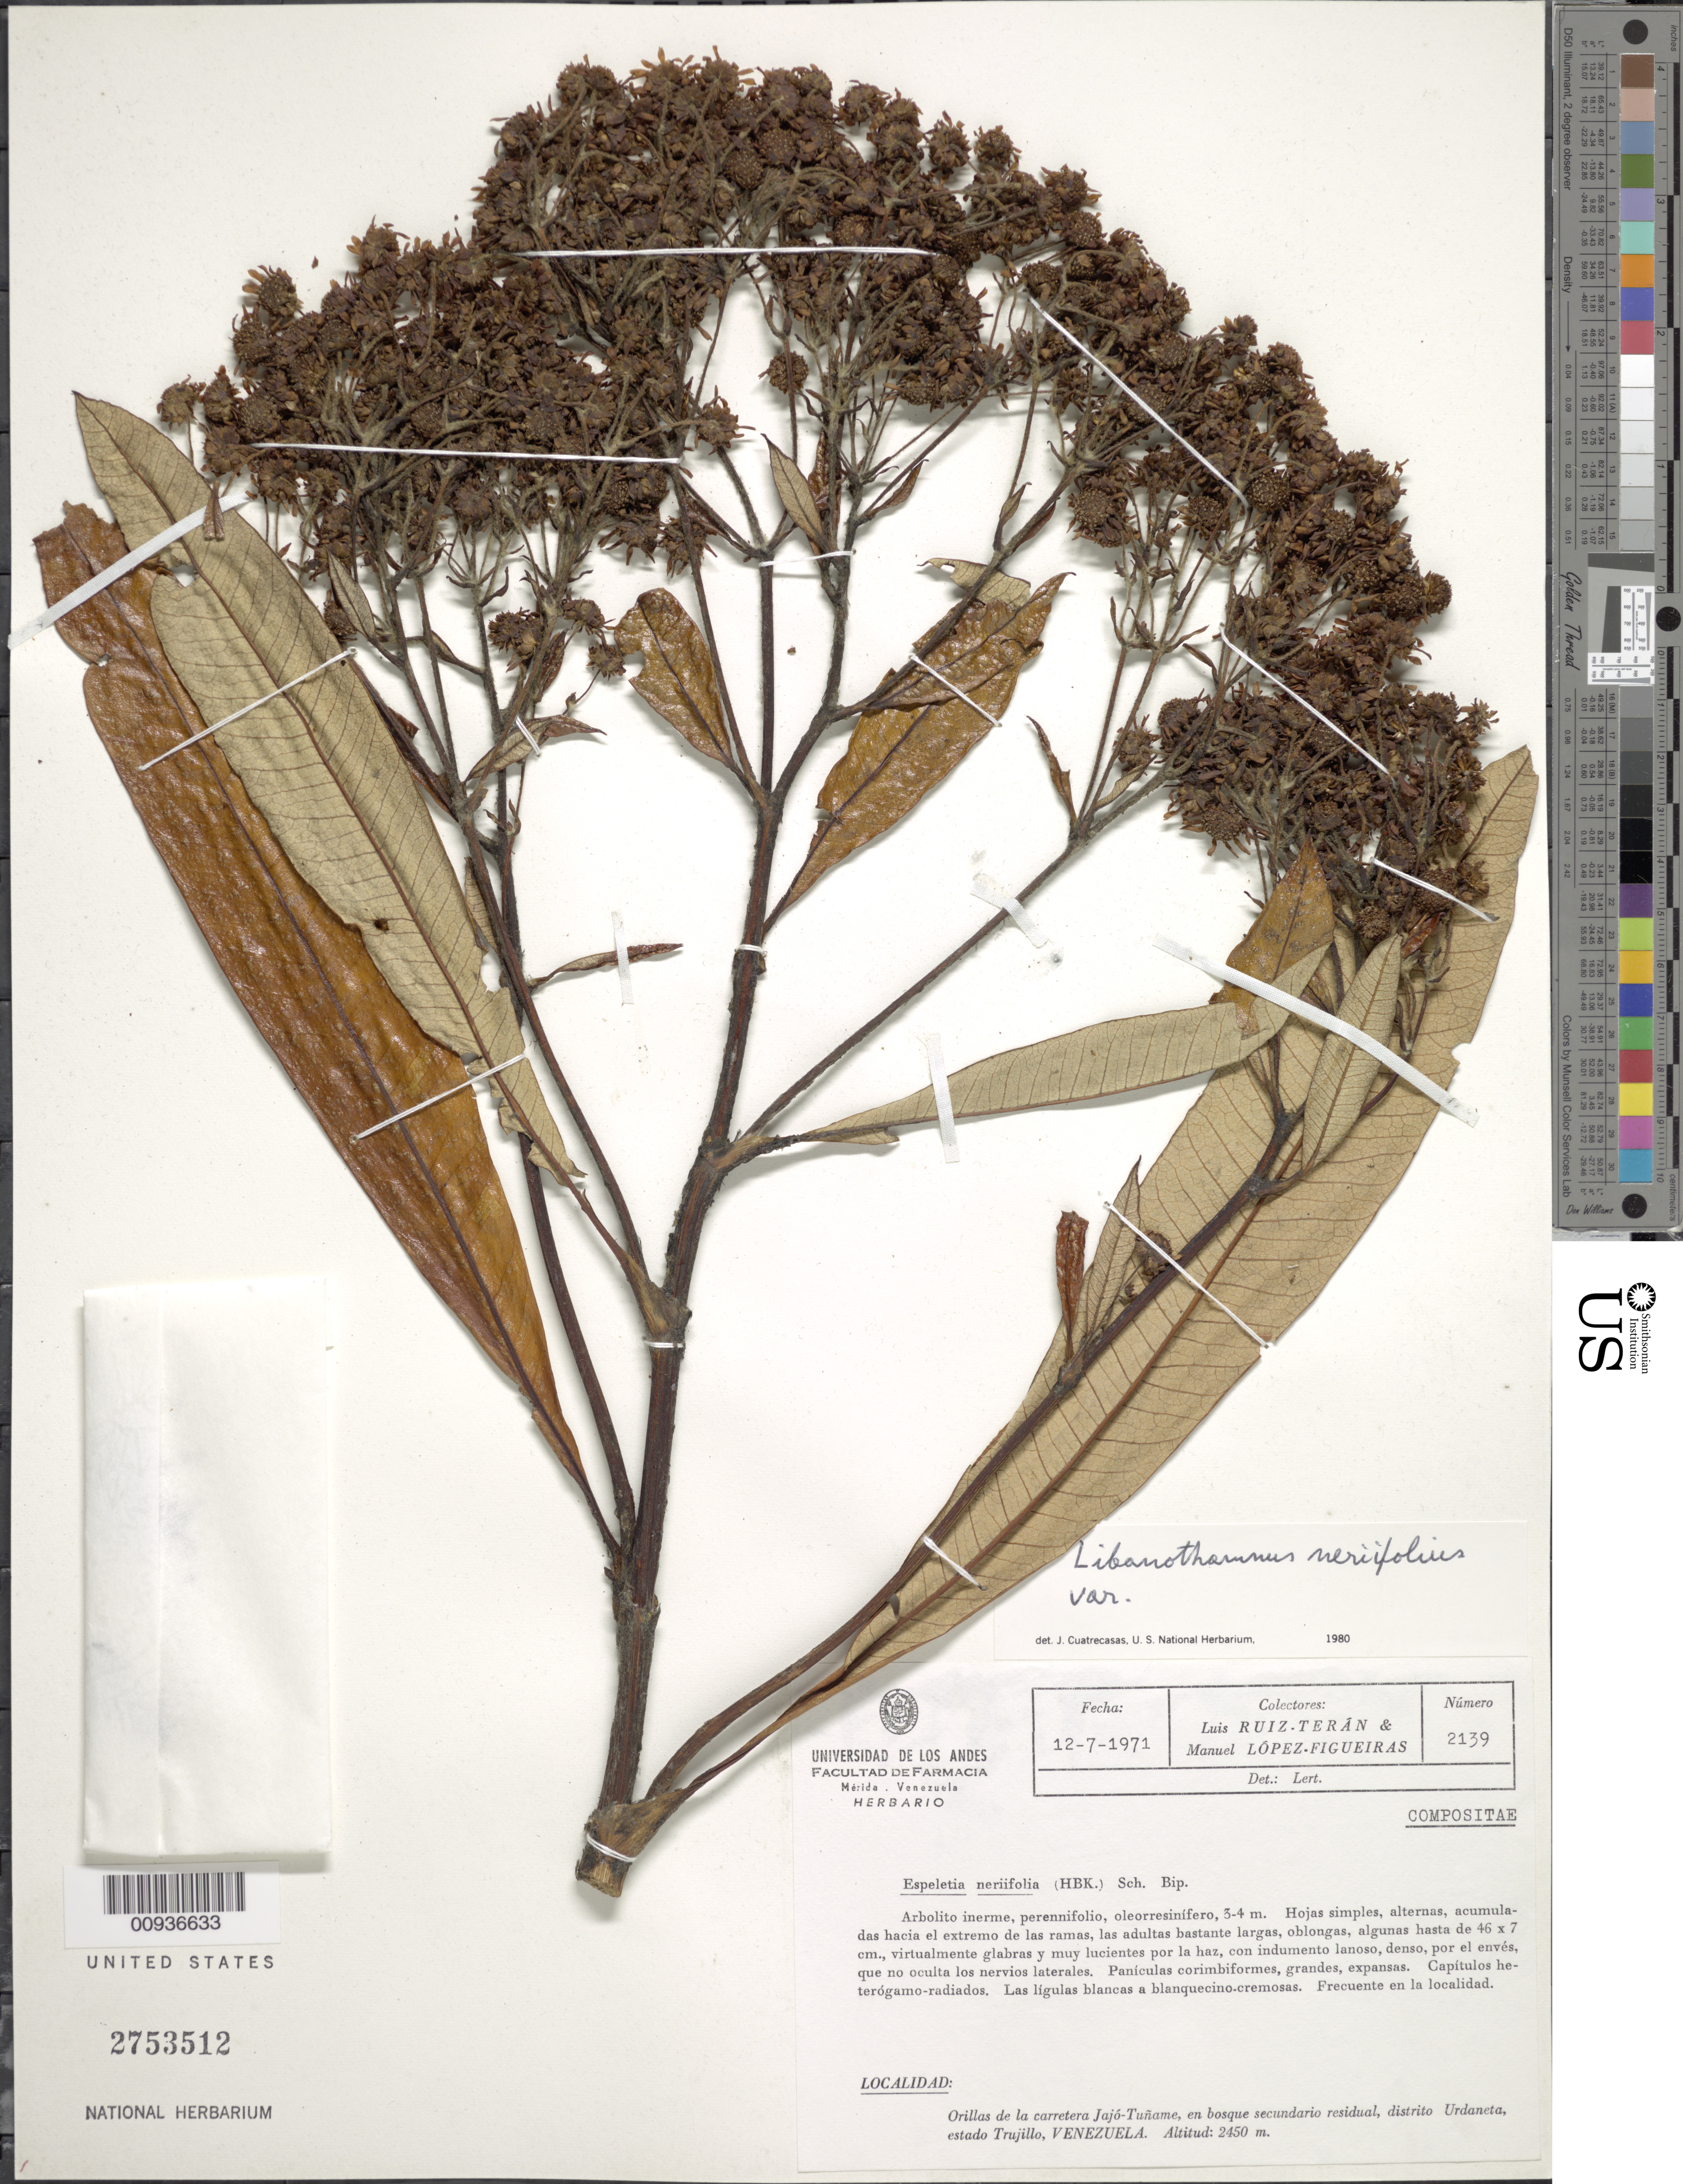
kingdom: Plantae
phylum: Tracheophyta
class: Magnoliopsida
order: Asterales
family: Asteraceae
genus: Libanothamnus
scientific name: Libanothamnus neriifolius var. boconensis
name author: Cuatrec.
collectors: L. E. Ruíz-Terán & M. López Figueiras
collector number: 2139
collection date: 1971-07-12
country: Venezuela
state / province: Trujillo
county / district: Urdaneta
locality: Orillas de la carretra Jajó-Tuñame, en bosque secundario residual.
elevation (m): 2450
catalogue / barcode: US 2753512